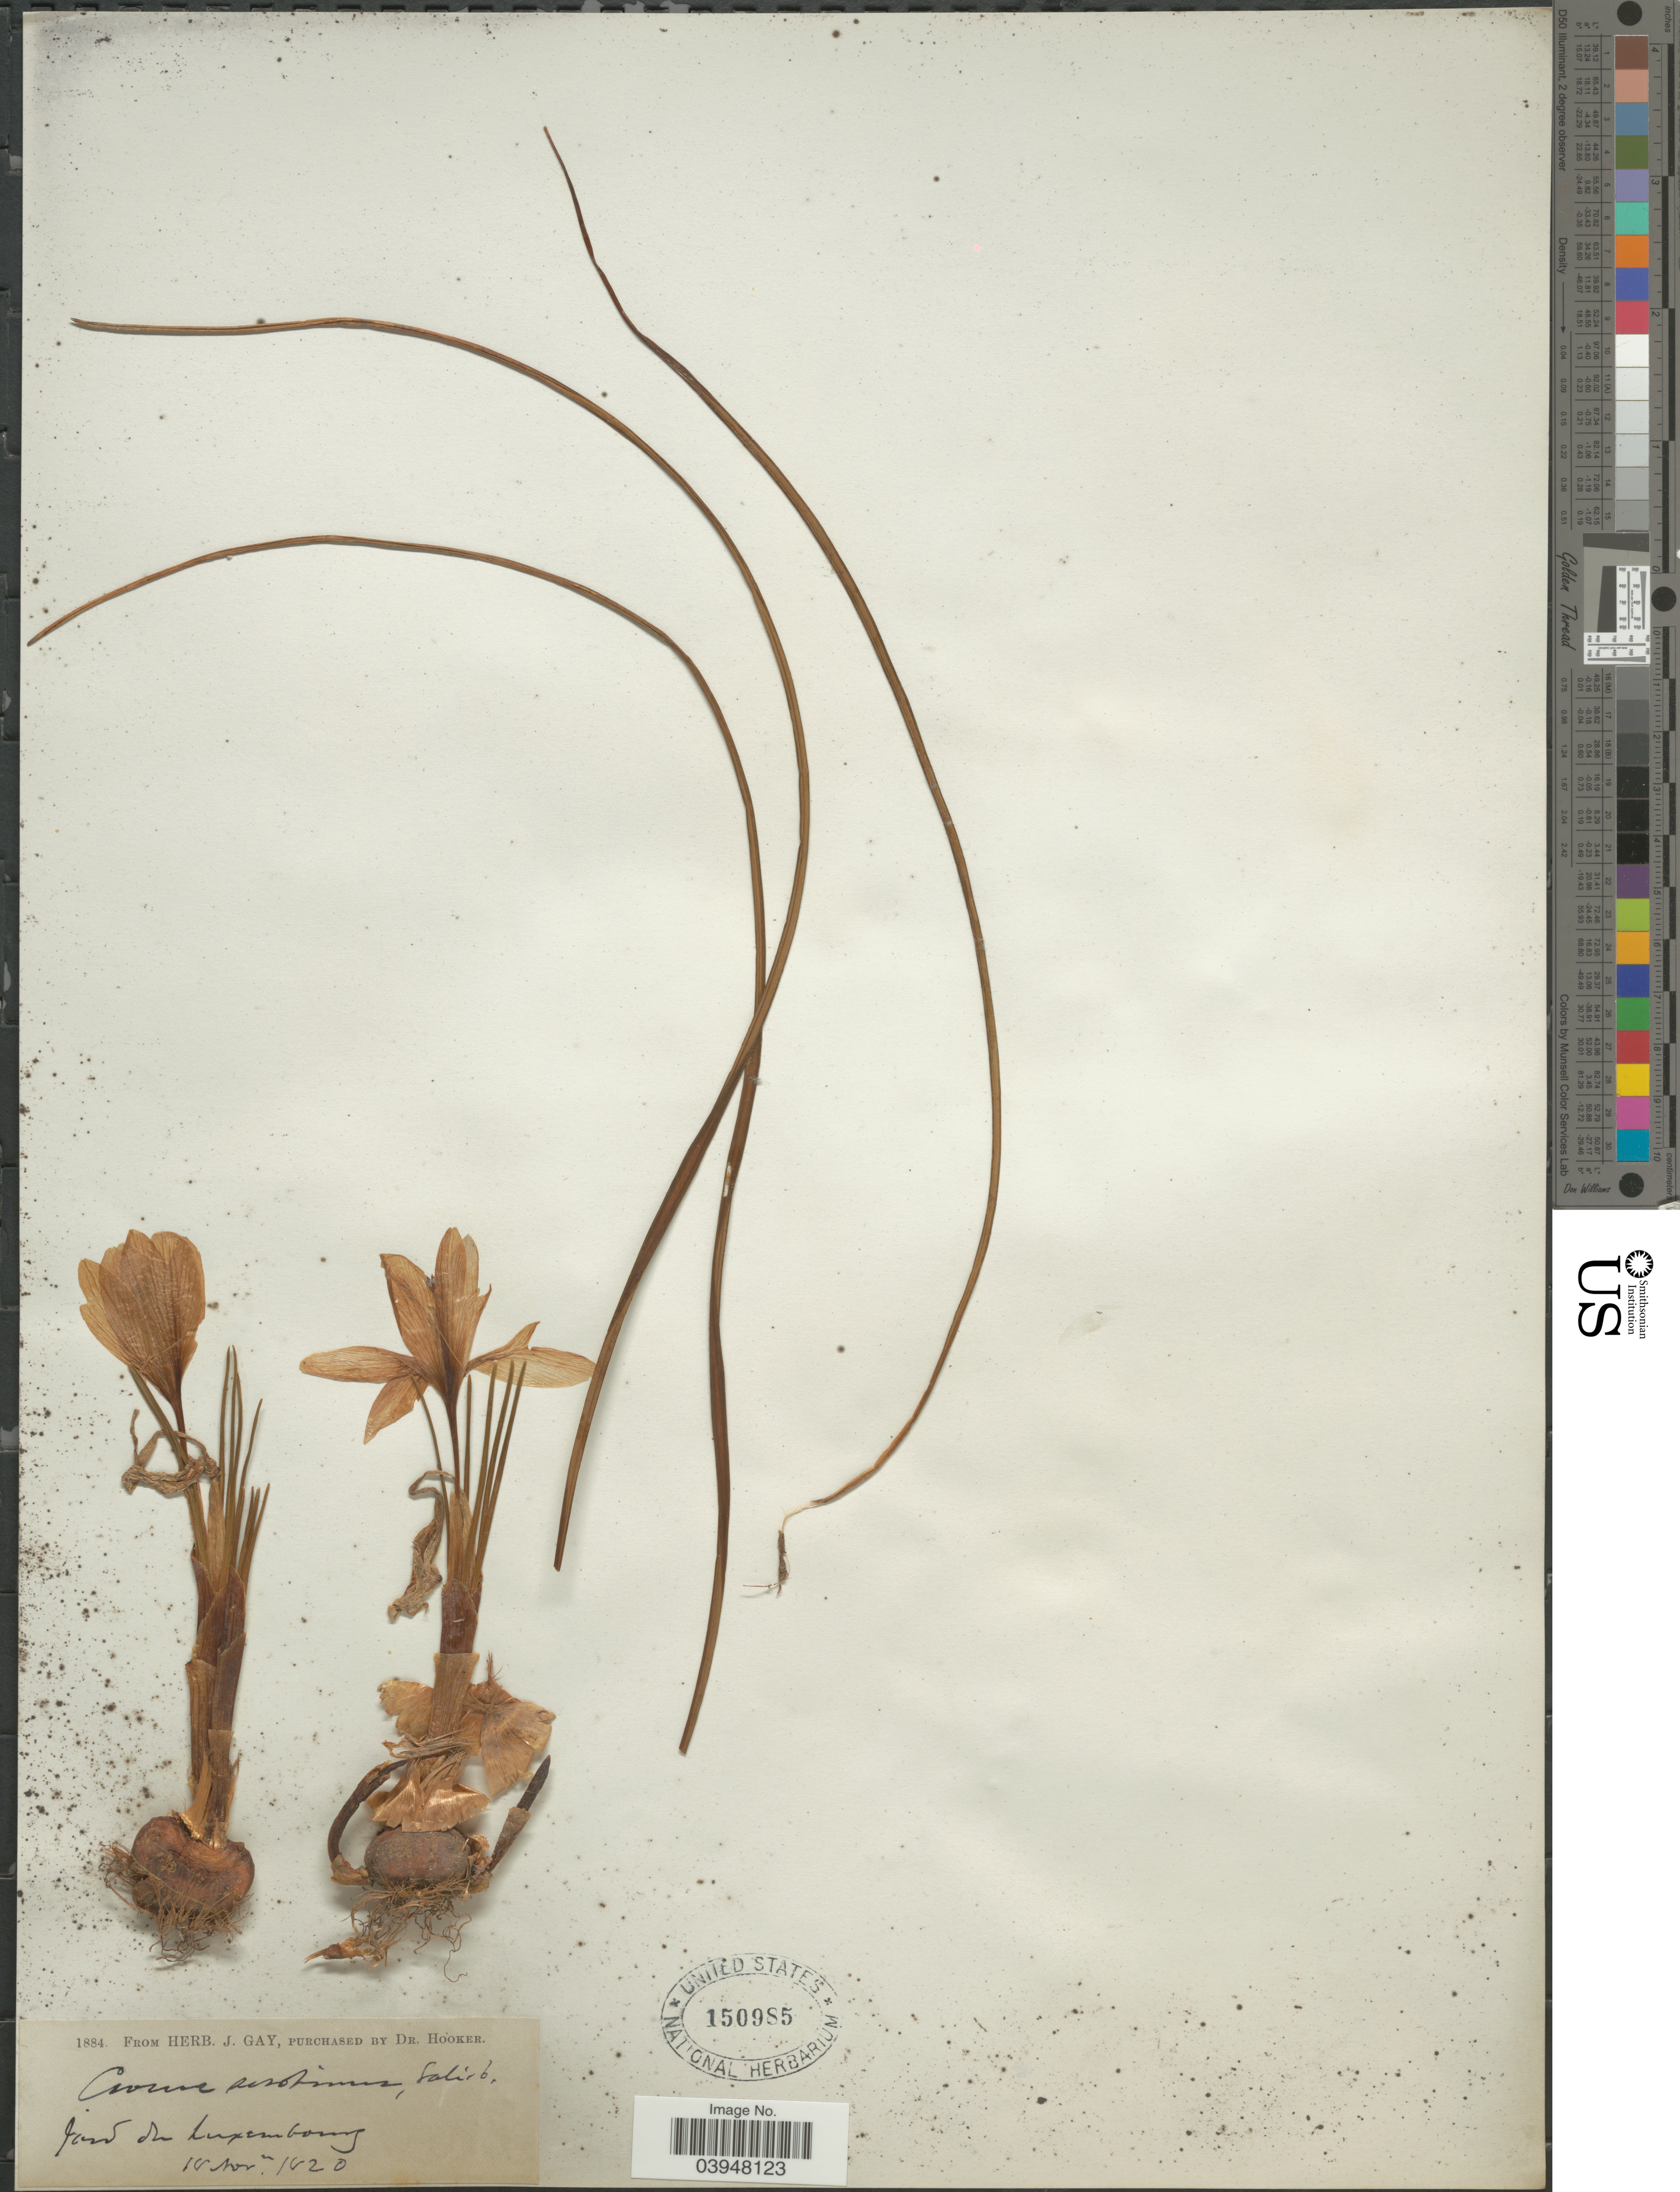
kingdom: Plantae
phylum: Tracheophyta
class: Liliopsida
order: Asparagales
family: Iridaceae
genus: Crocus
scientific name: Crocus serotinus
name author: Salisb.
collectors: ex herb. J. Gay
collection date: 1820-11-10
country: Luxembourg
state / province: Luxembourg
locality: Jard de Luxembourg.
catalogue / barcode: US 150985